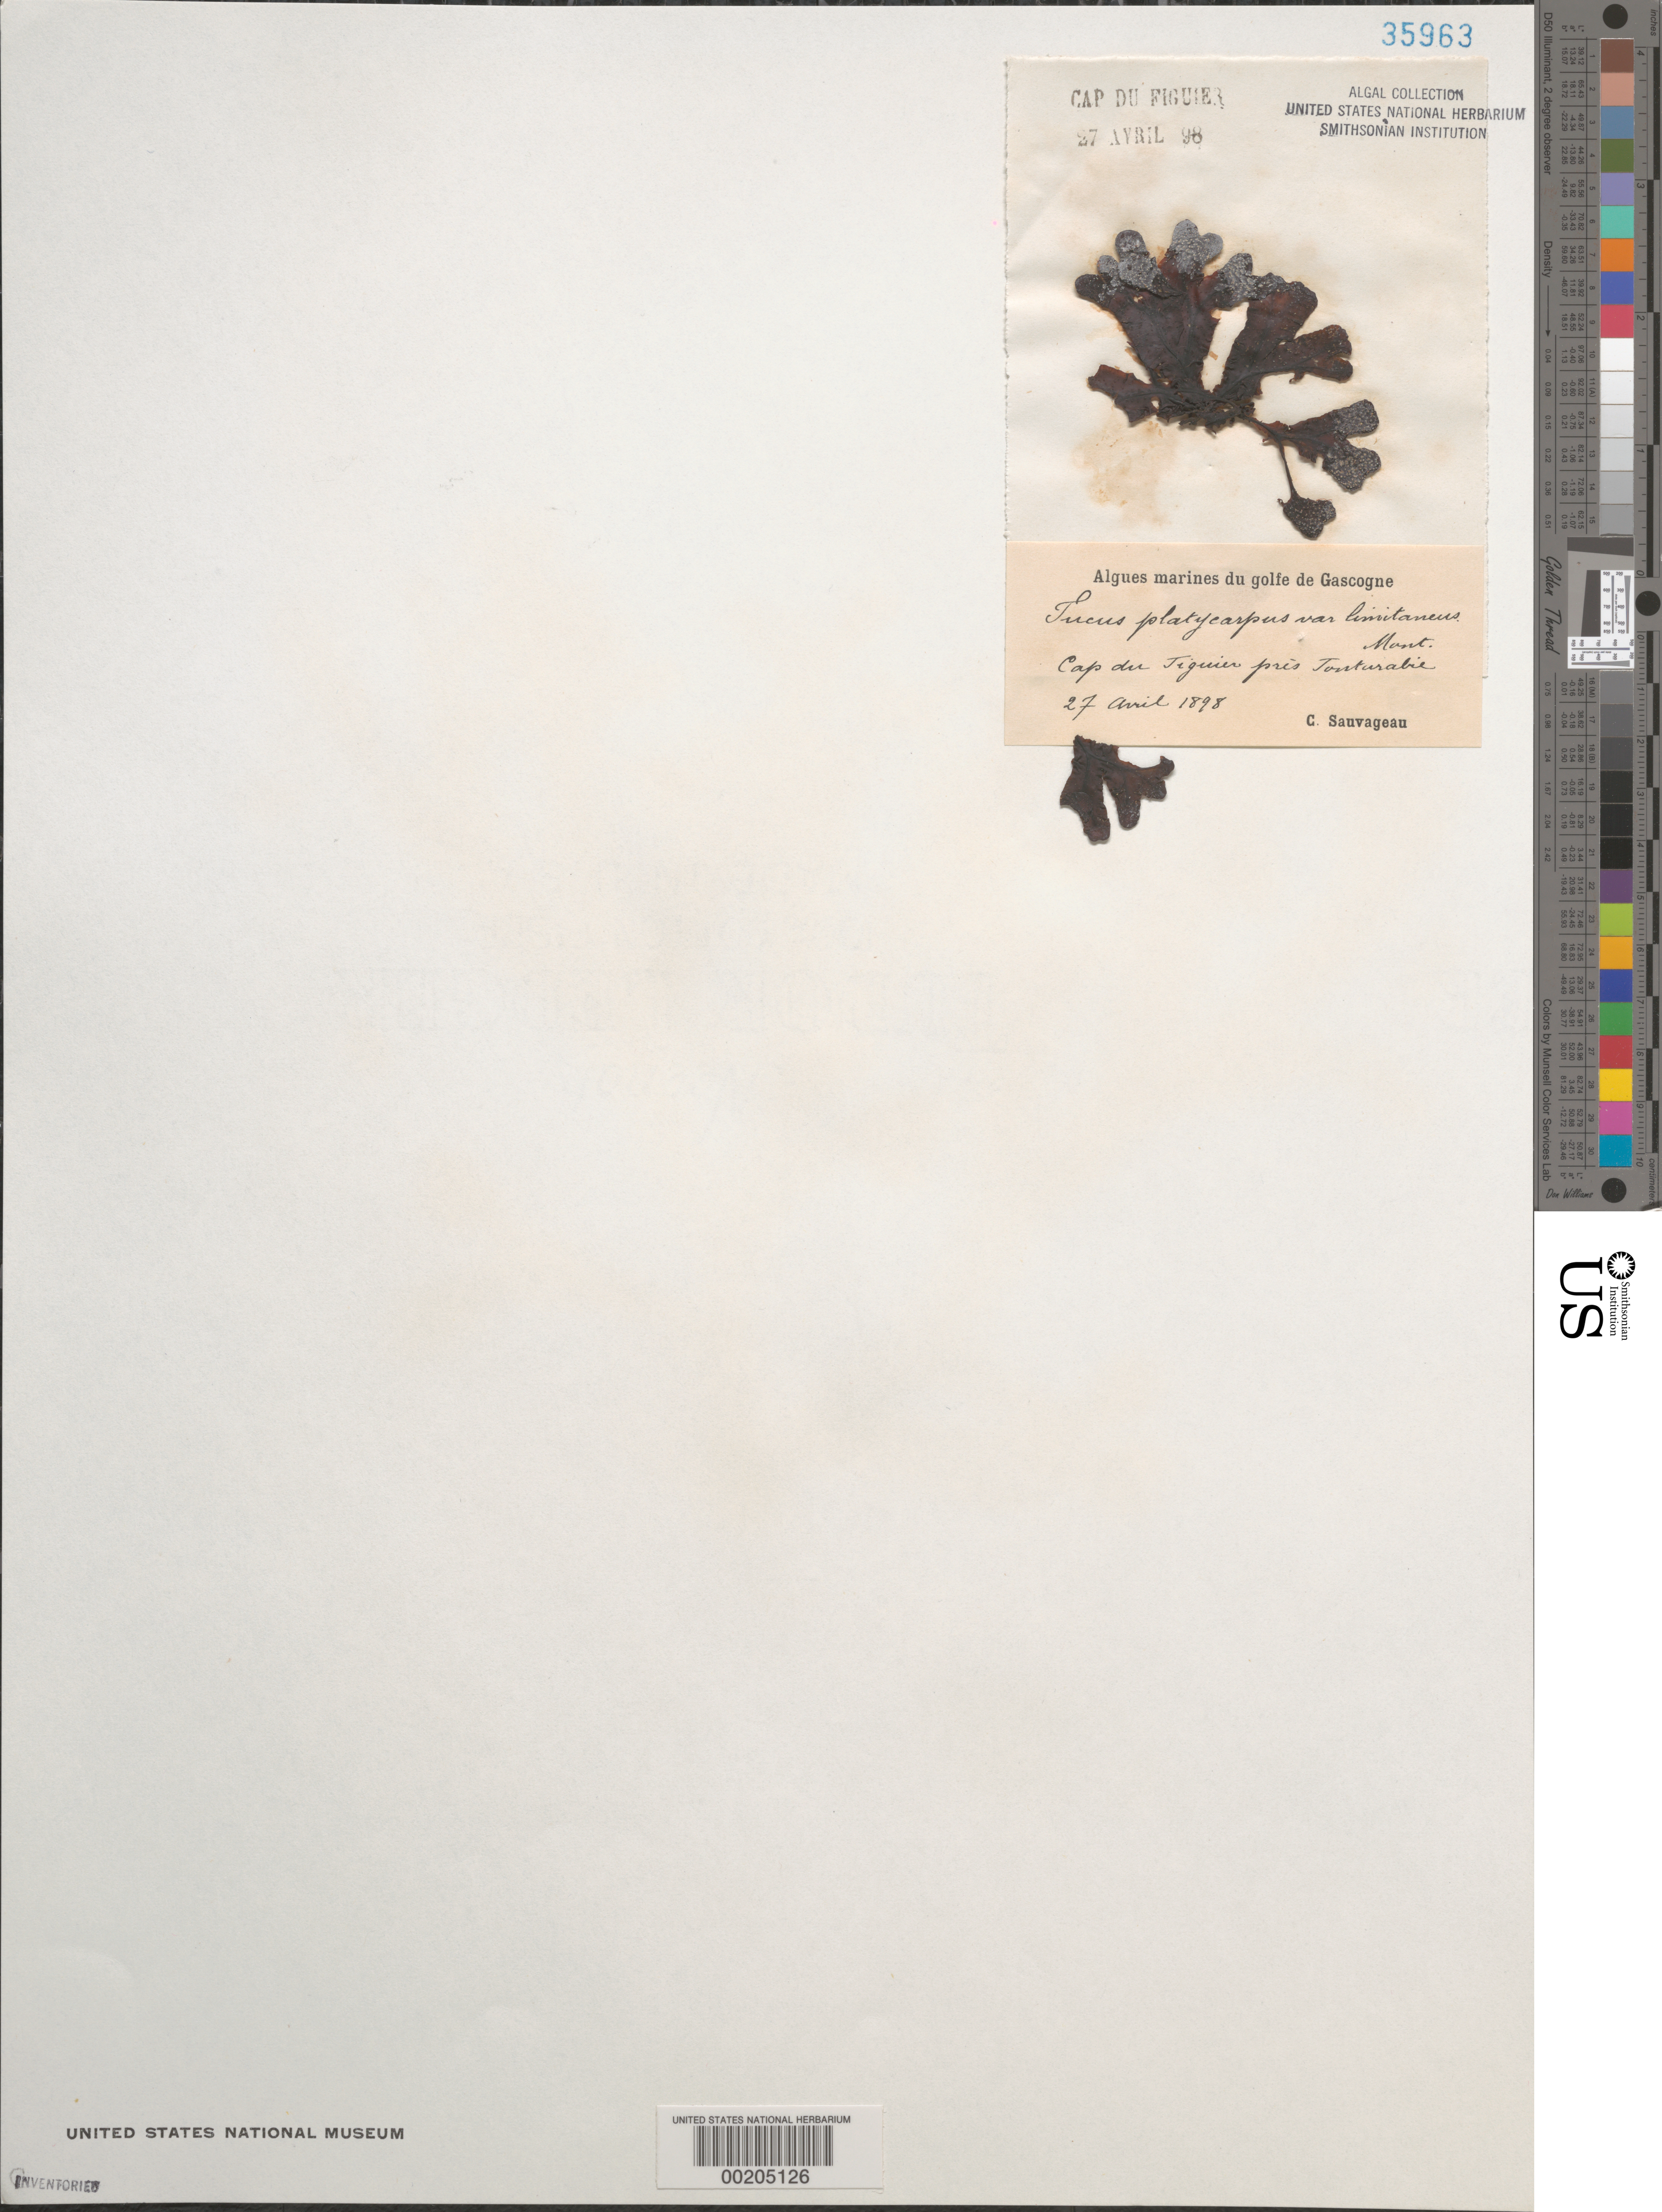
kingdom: Chromista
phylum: Ochrophyta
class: Phaeophyceae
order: Fucales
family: Fucaceae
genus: Fucus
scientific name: Fucus macroguiryi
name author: Almeida et al.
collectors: C. F. Sauvageau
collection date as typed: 27 Apr 1898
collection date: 1898-04-27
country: Spain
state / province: Erkidegoa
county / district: Guipúzcoa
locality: Cap higuer (cap du figuier) near fonturabie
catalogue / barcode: US 35963